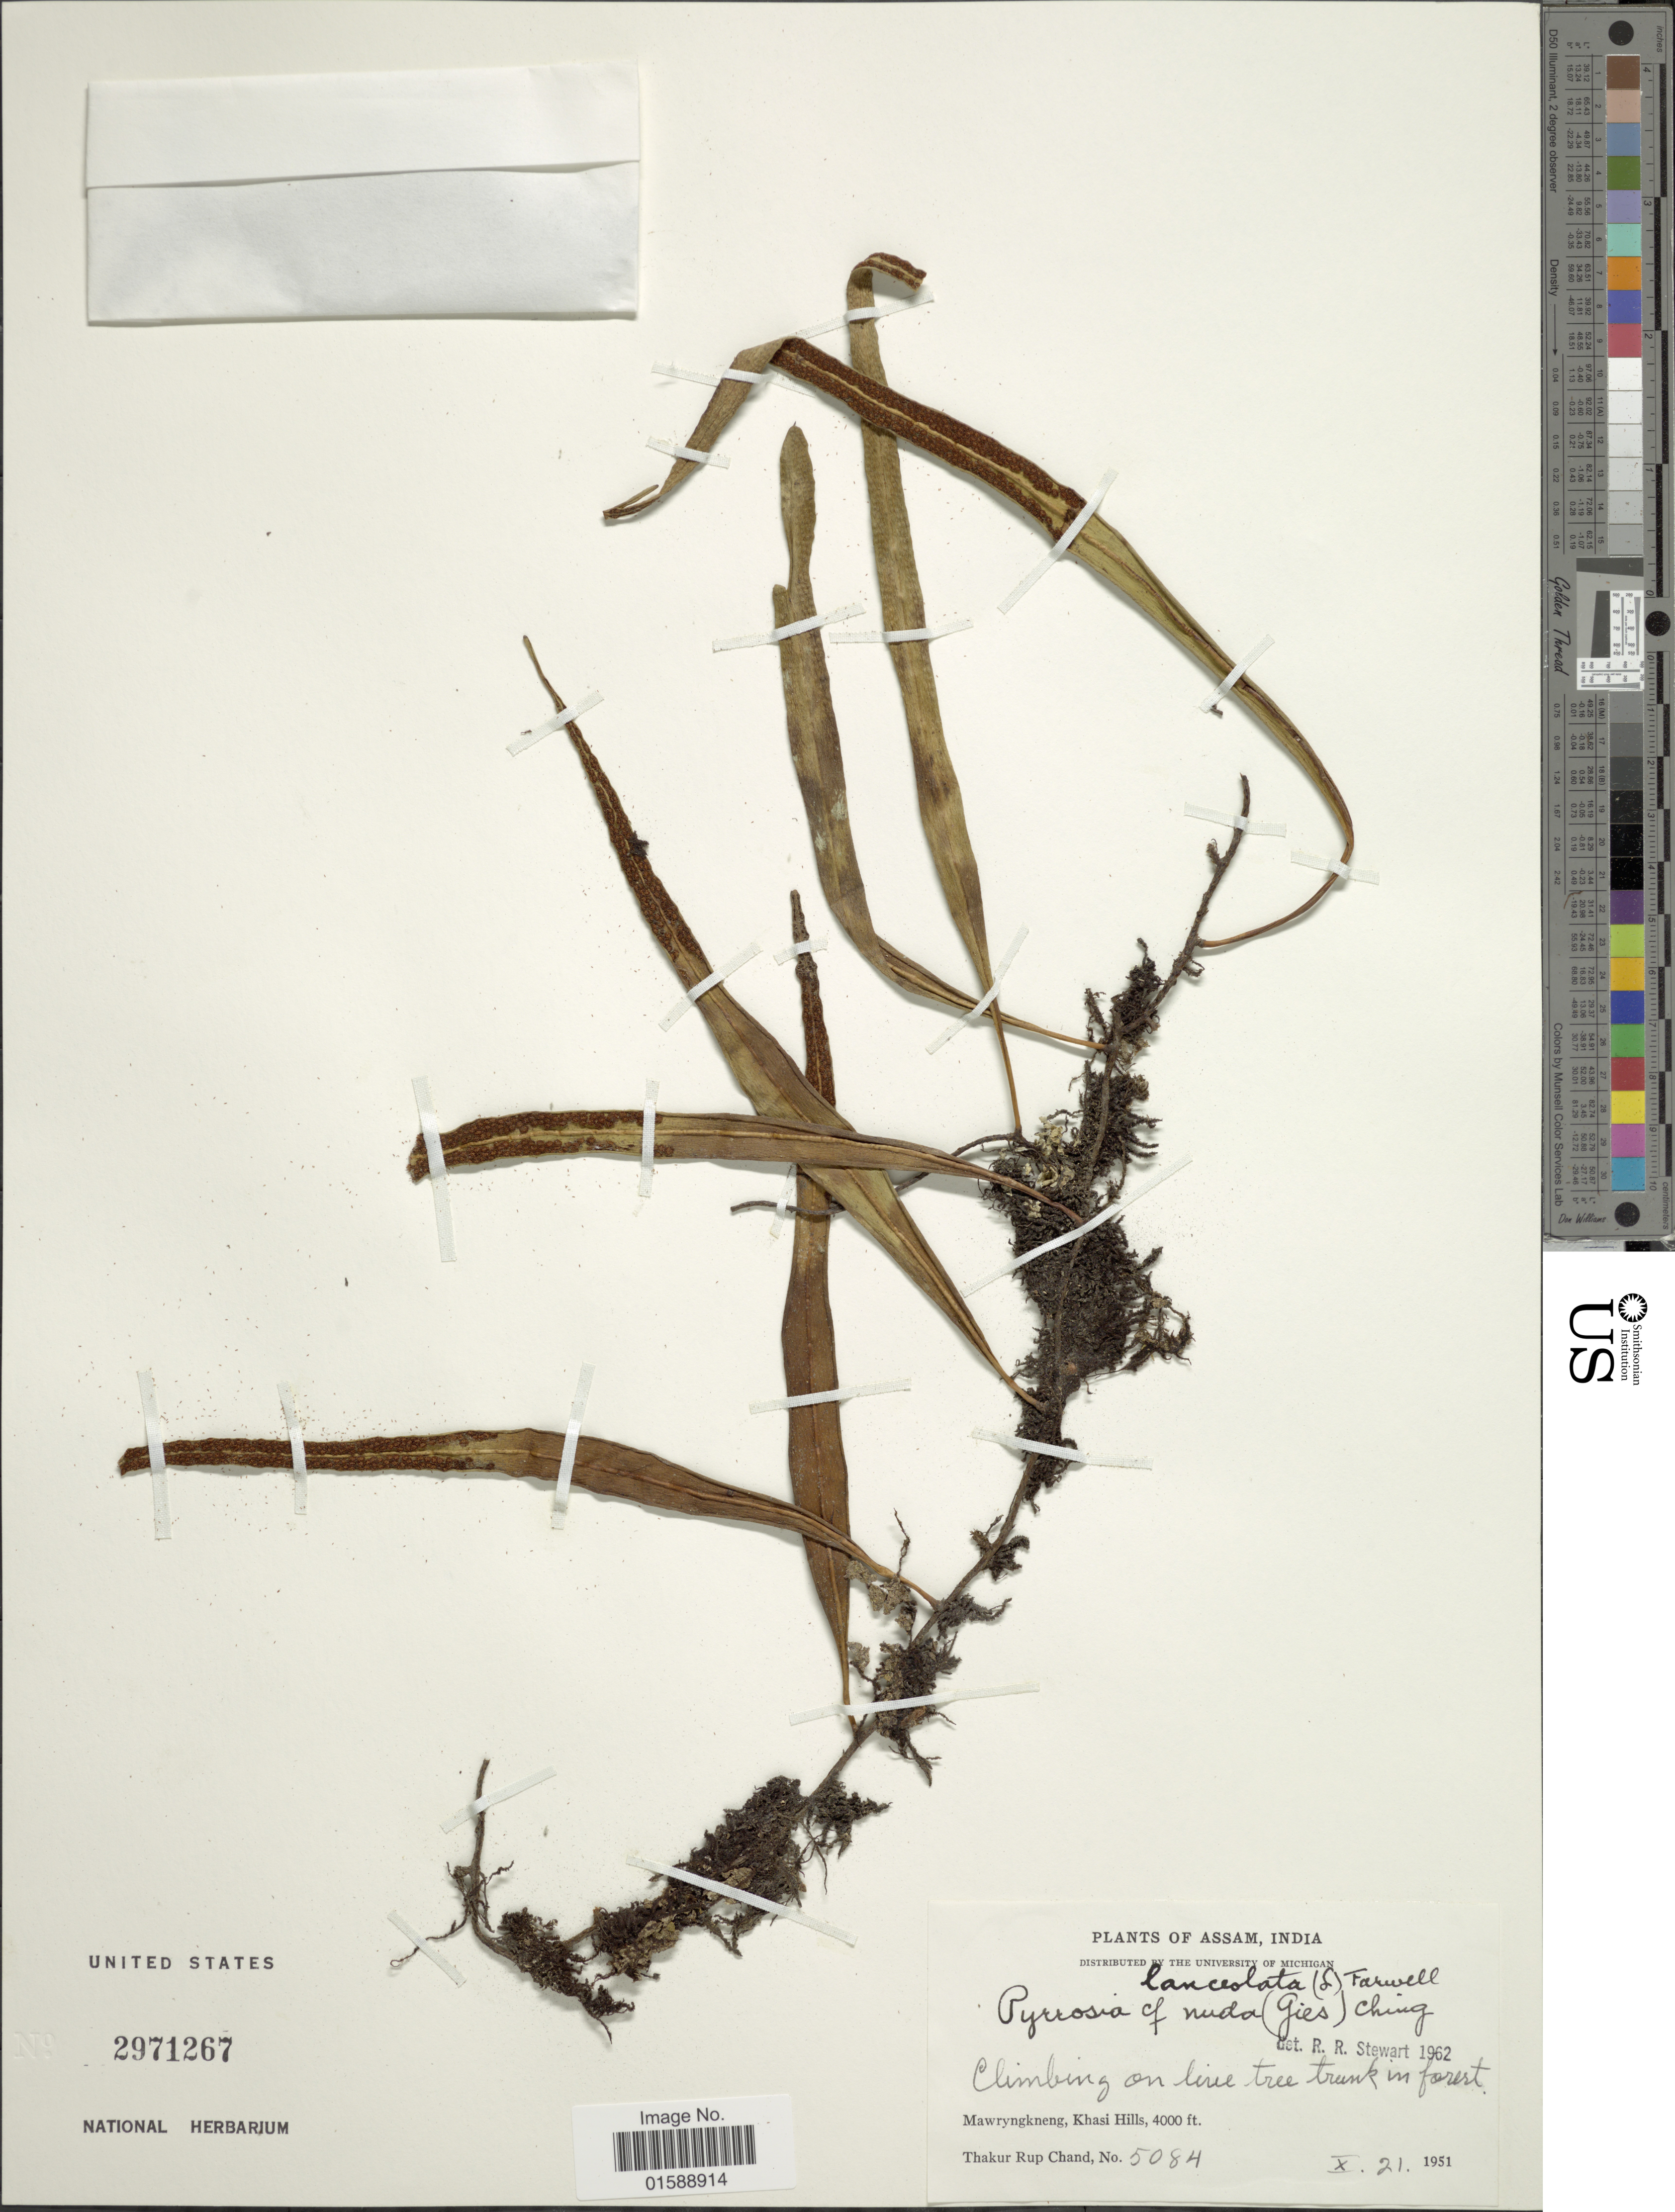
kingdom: Plantae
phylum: Tracheophyta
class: Polypodiopsida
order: Polypodiales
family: Polypodiaceae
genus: Pyrrosia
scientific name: Pyrrosia lanceolata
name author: (L.) Farw.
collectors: T. R. Chand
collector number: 5084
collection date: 1951-10-21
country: India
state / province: Meghalaya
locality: Mawryngkneng, Khasi Hills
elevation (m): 1219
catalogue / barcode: US 2971267